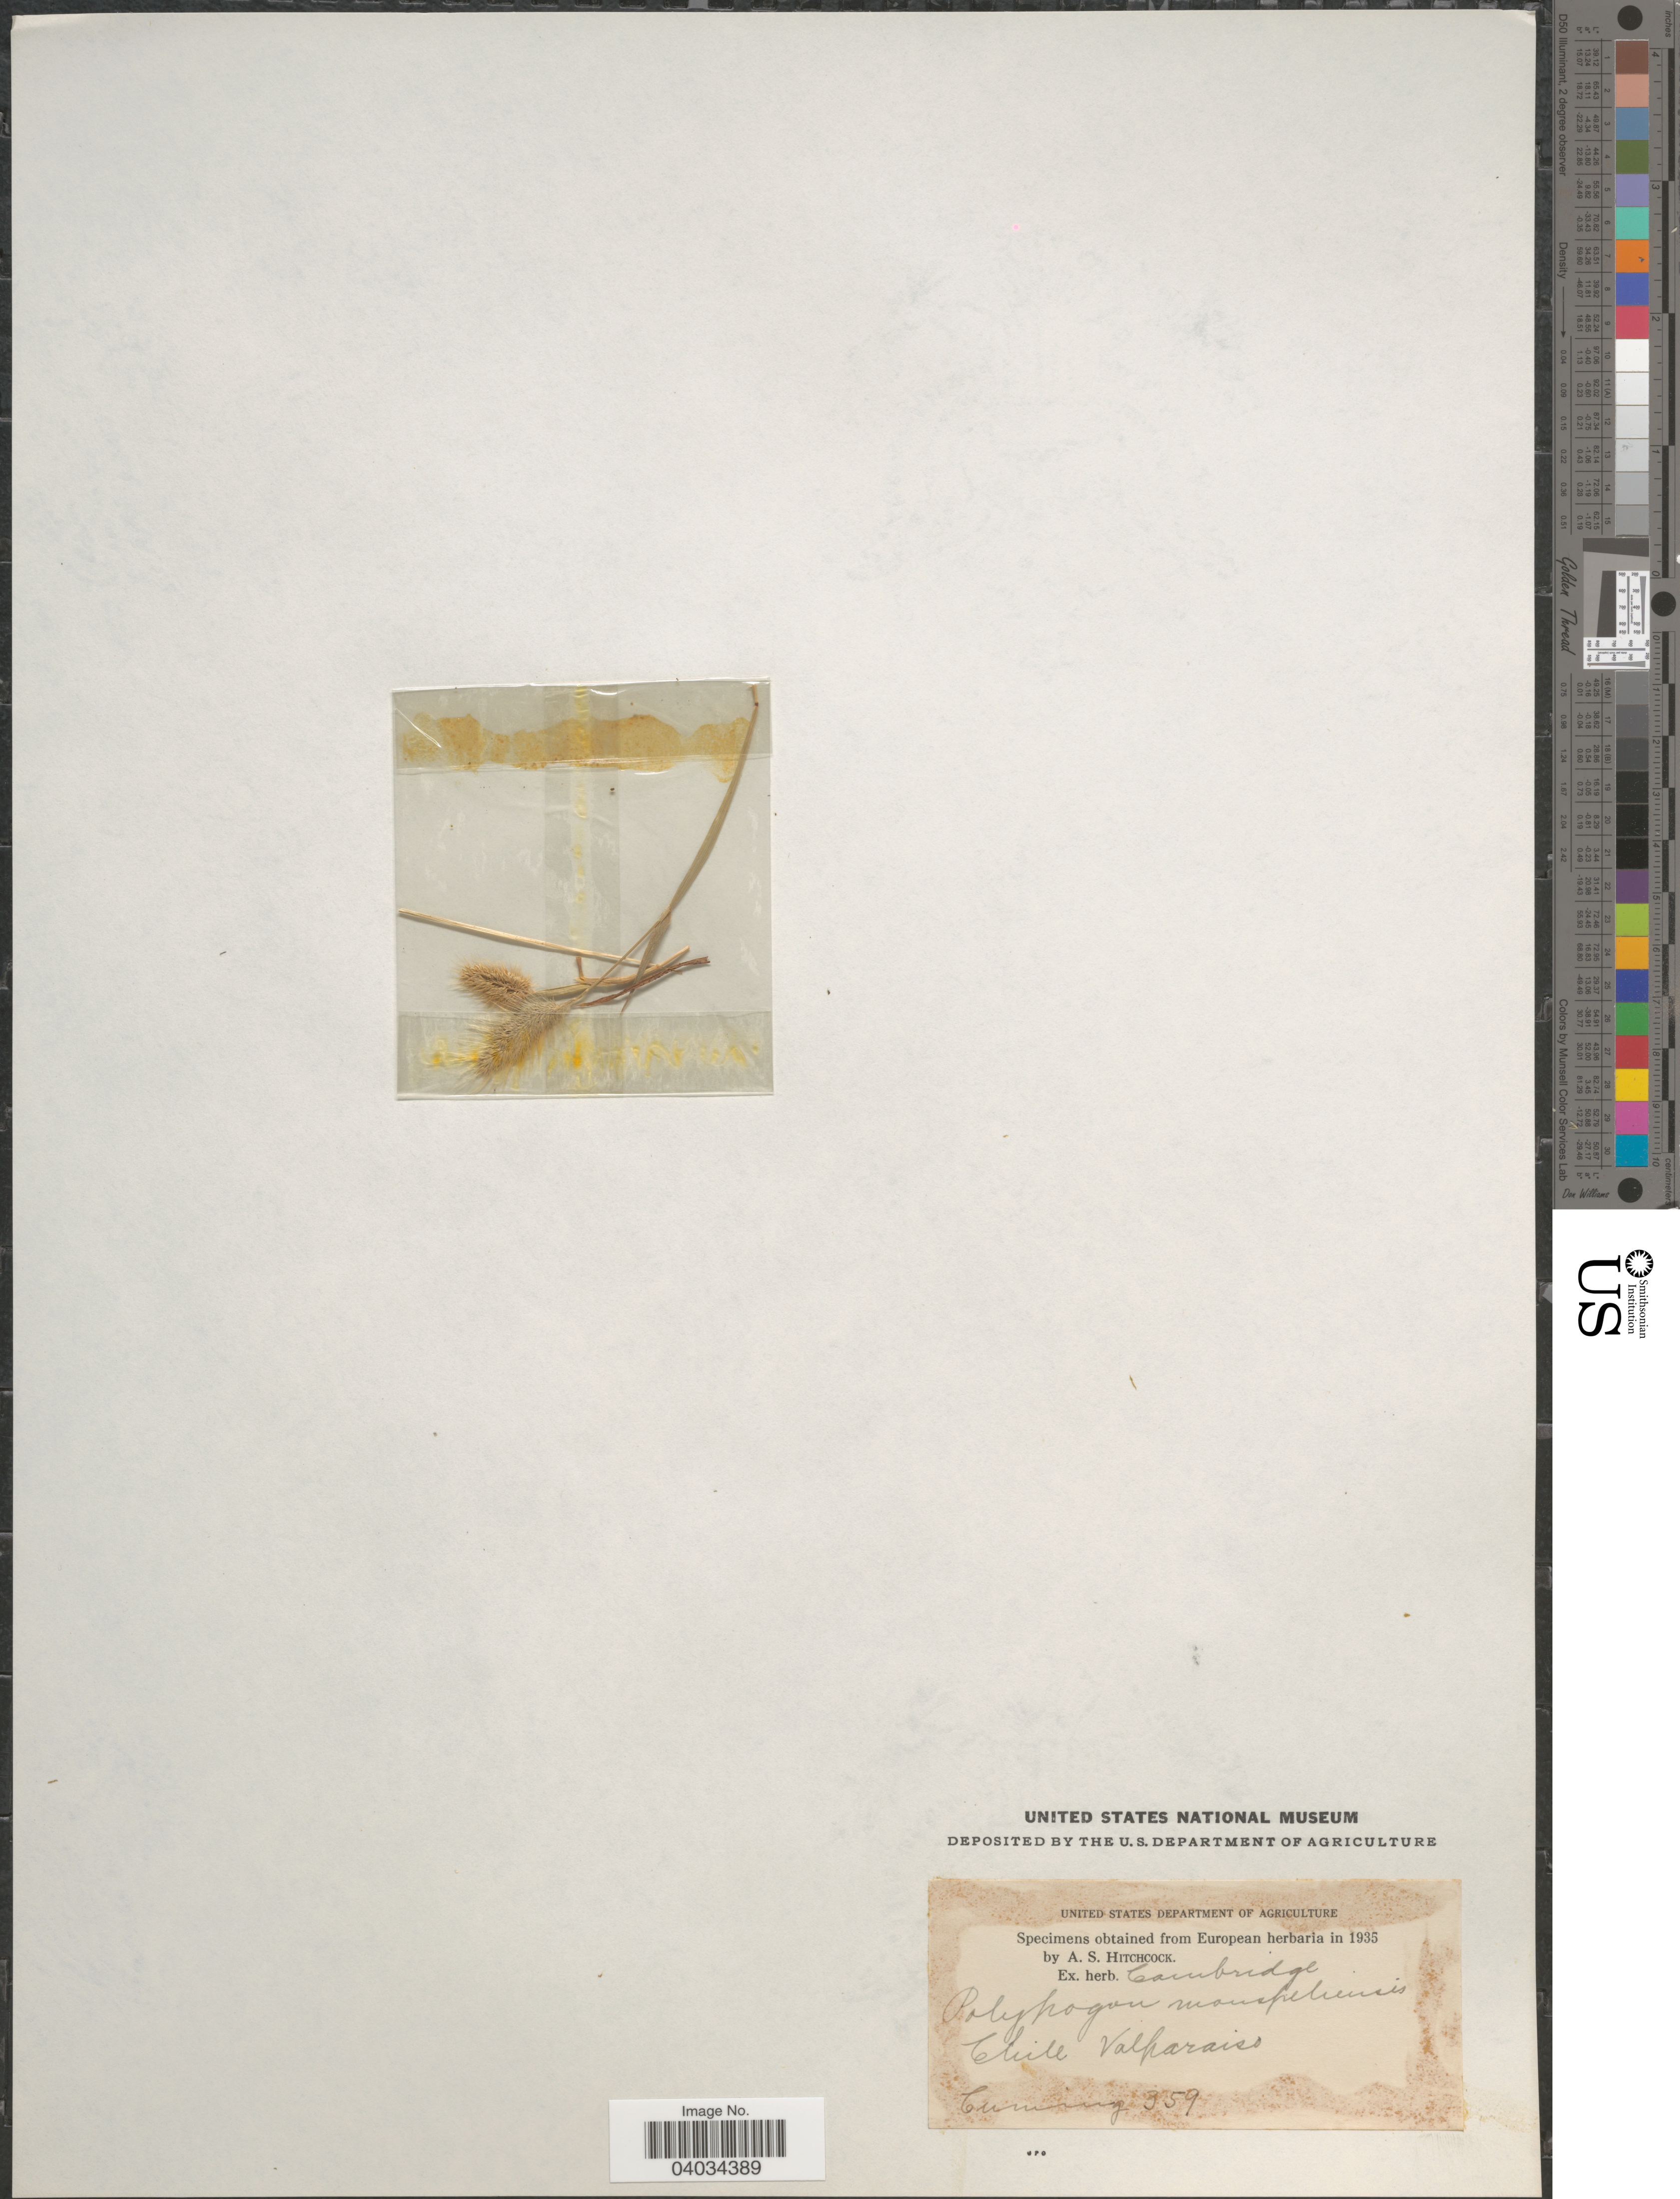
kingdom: Plantae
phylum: Tracheophyta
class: Liliopsida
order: Poales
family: Poaceae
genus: Polypogon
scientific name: Polypogon monspeliensis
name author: (L.) Desf.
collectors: -. Cuming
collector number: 359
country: Chile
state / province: Valparaíso (V)